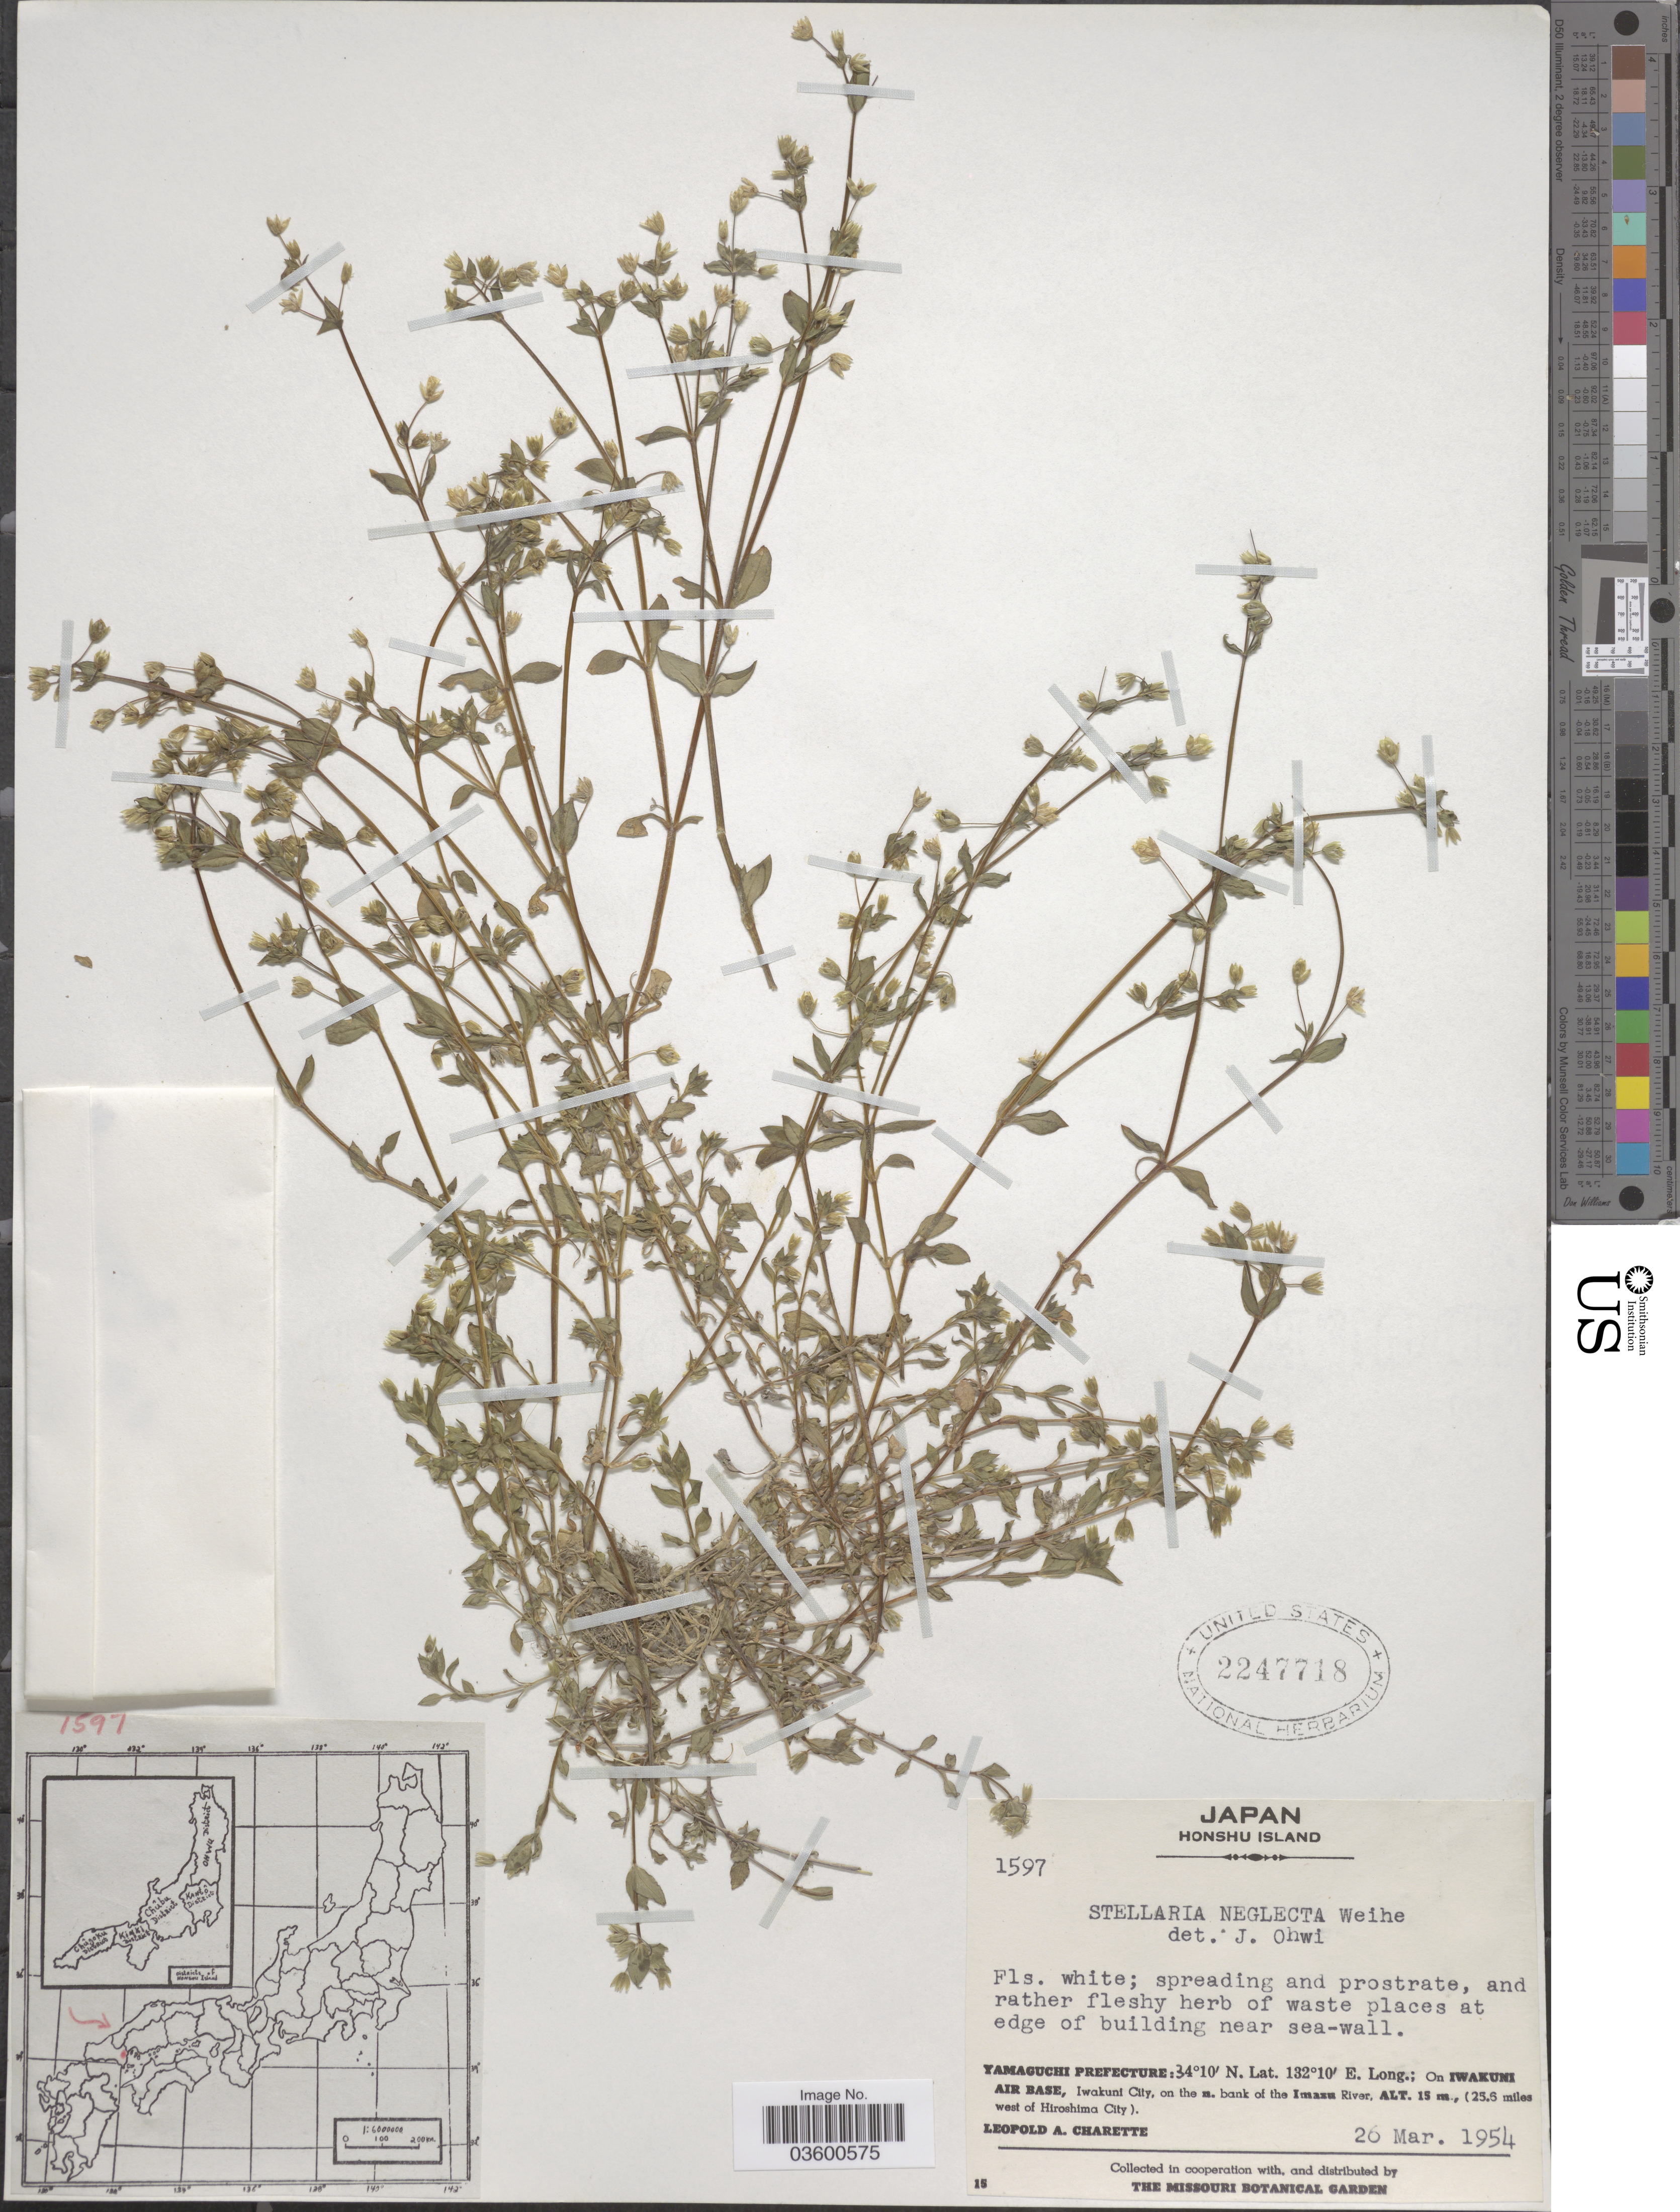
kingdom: Plantae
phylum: Tracheophyta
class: Magnoliopsida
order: Caryophyllales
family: Caryophyllaceae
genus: Stellaria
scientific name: Stellaria neglecta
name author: Weihe ex Williams & Fingerh.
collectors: L. A. Charette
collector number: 1597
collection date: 1954-03-26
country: Japan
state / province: Yamaguti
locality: Honshu Island. Yamaguchi Prefecture: On Iwakuni Air Base, Iwakuni City, on the n. bank of the Imazu River, (25.6 miles west of Hiroshima City).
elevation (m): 15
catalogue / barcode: US 2247718